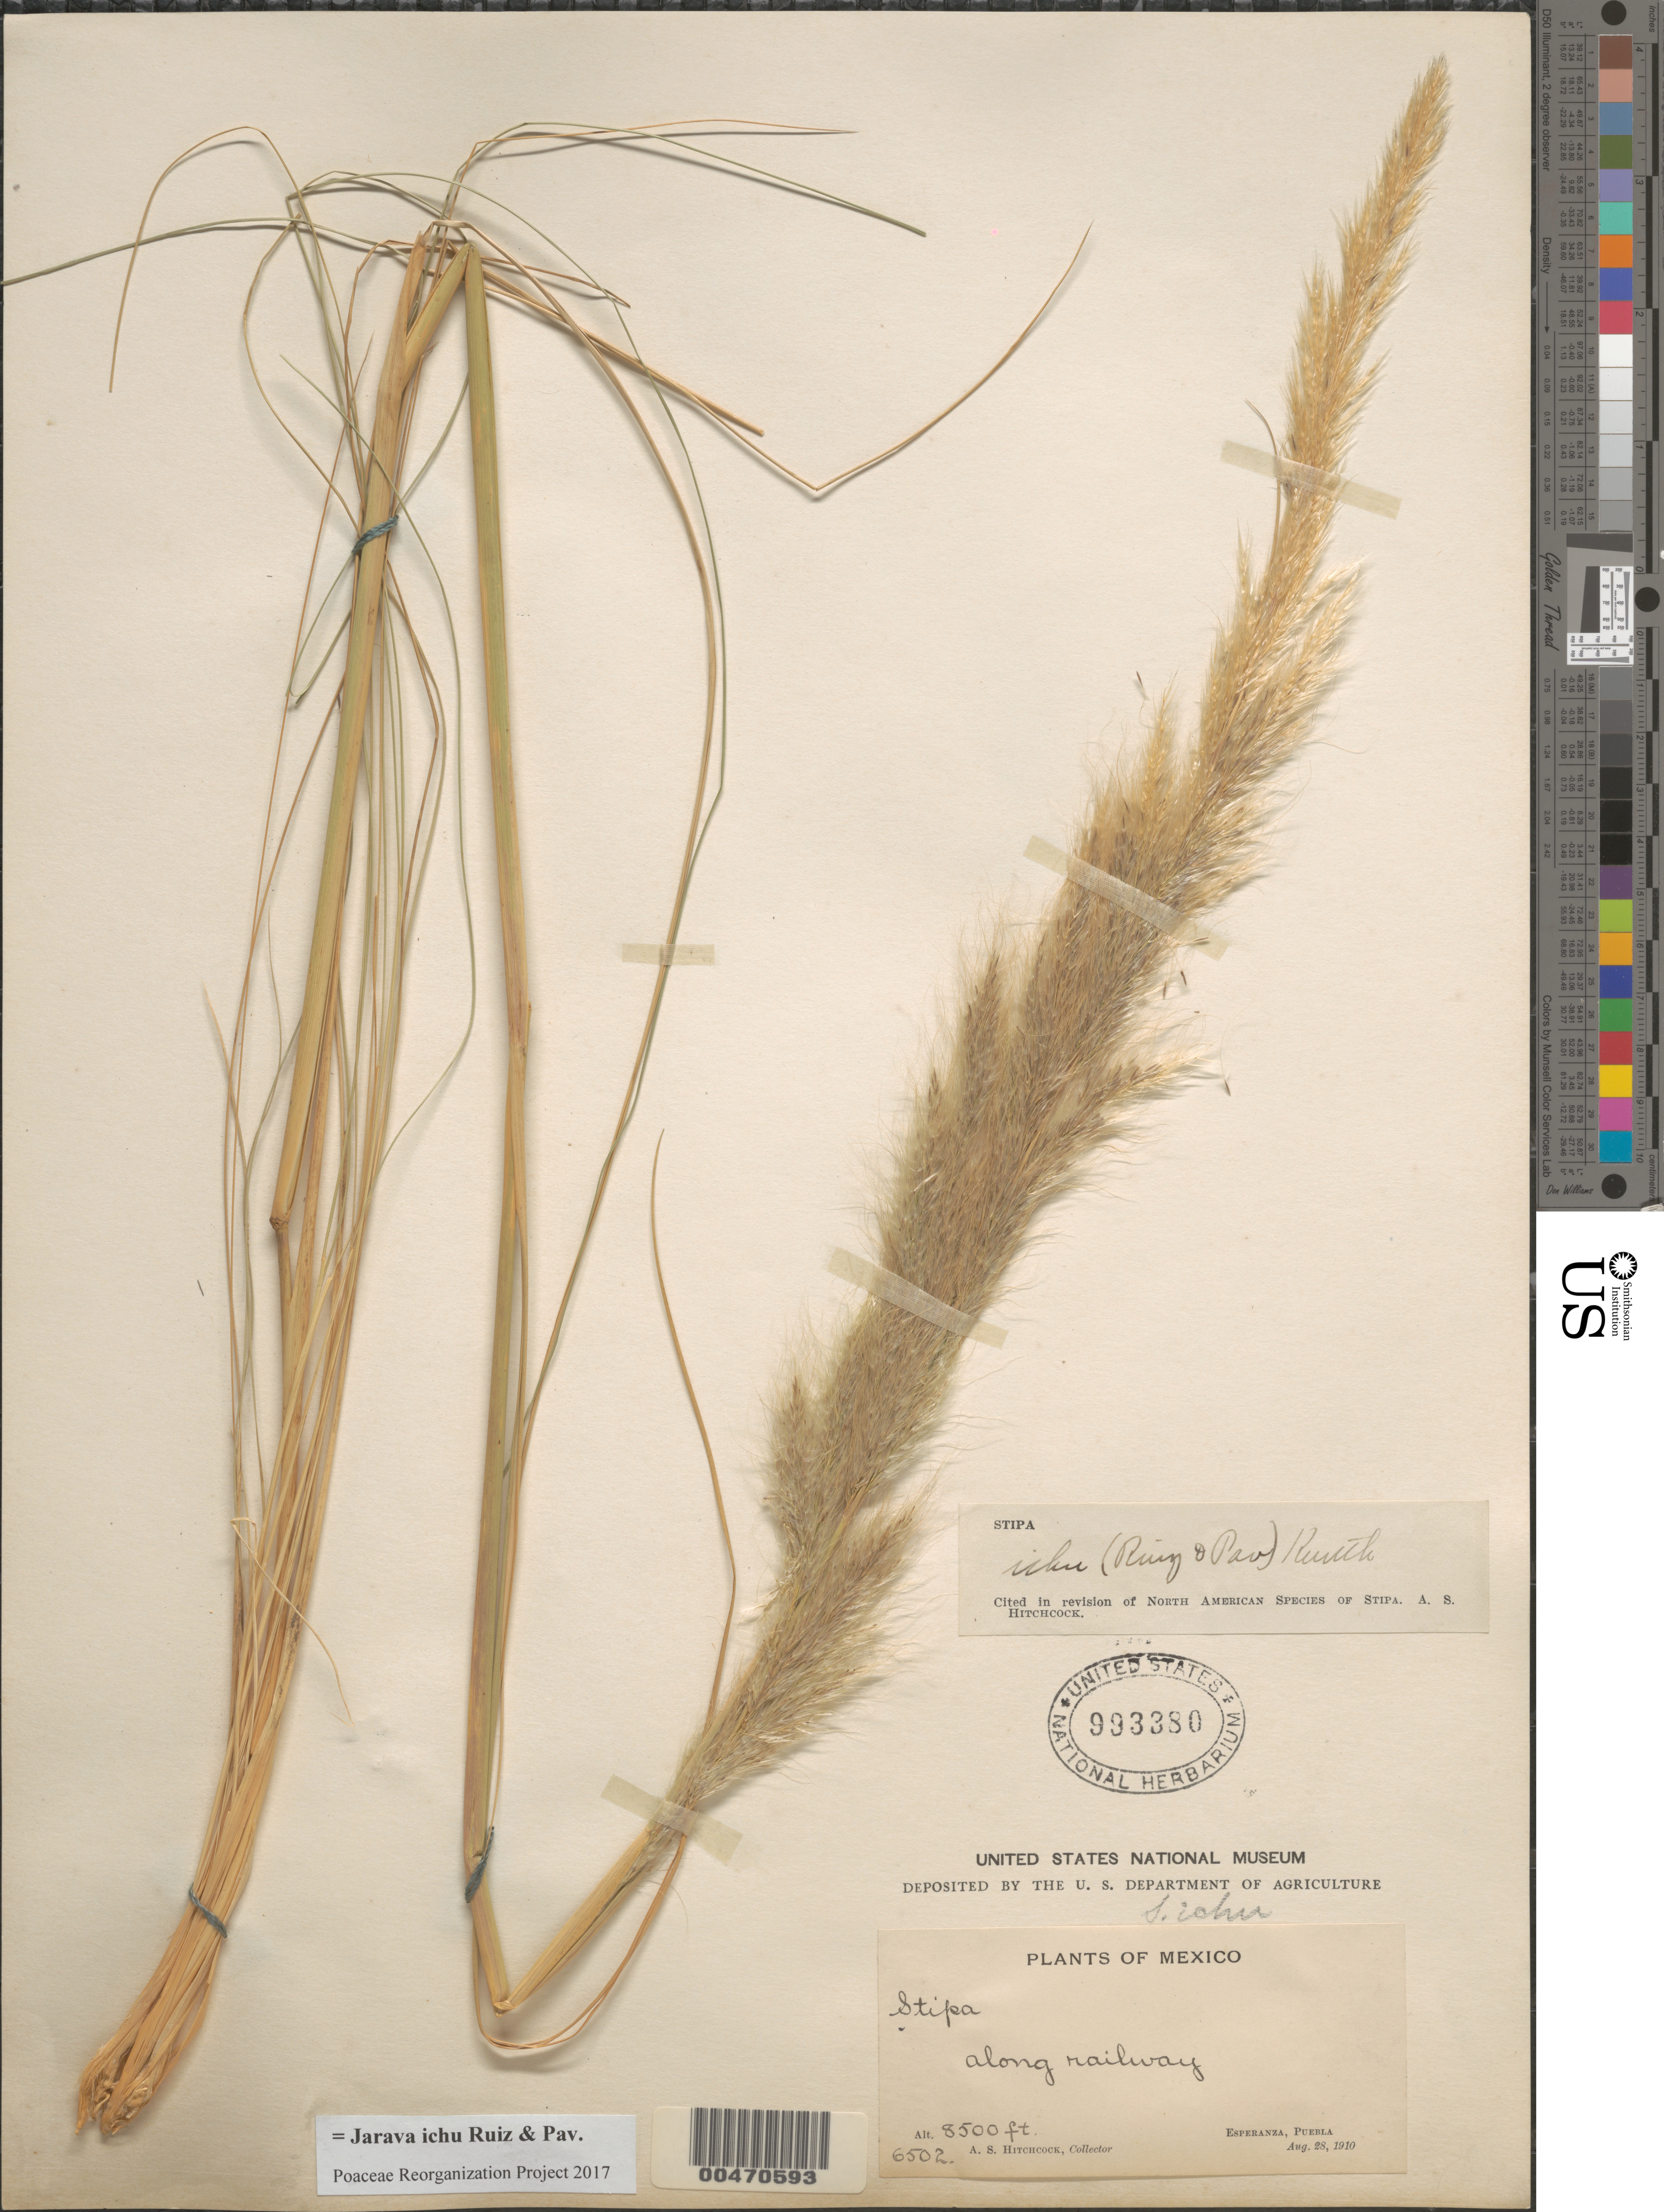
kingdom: Plantae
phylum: Tracheophyta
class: Liliopsida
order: Poales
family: Poaceae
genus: Jarava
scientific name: Jarava ichu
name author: Ruiz & Pav.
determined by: Poaceae Reorganization Project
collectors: A. S. Hitchcock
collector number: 6502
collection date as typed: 28 Aug 1910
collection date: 1910-08-28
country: Mexico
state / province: Puebla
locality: Esperanza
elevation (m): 2591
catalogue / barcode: US 993380